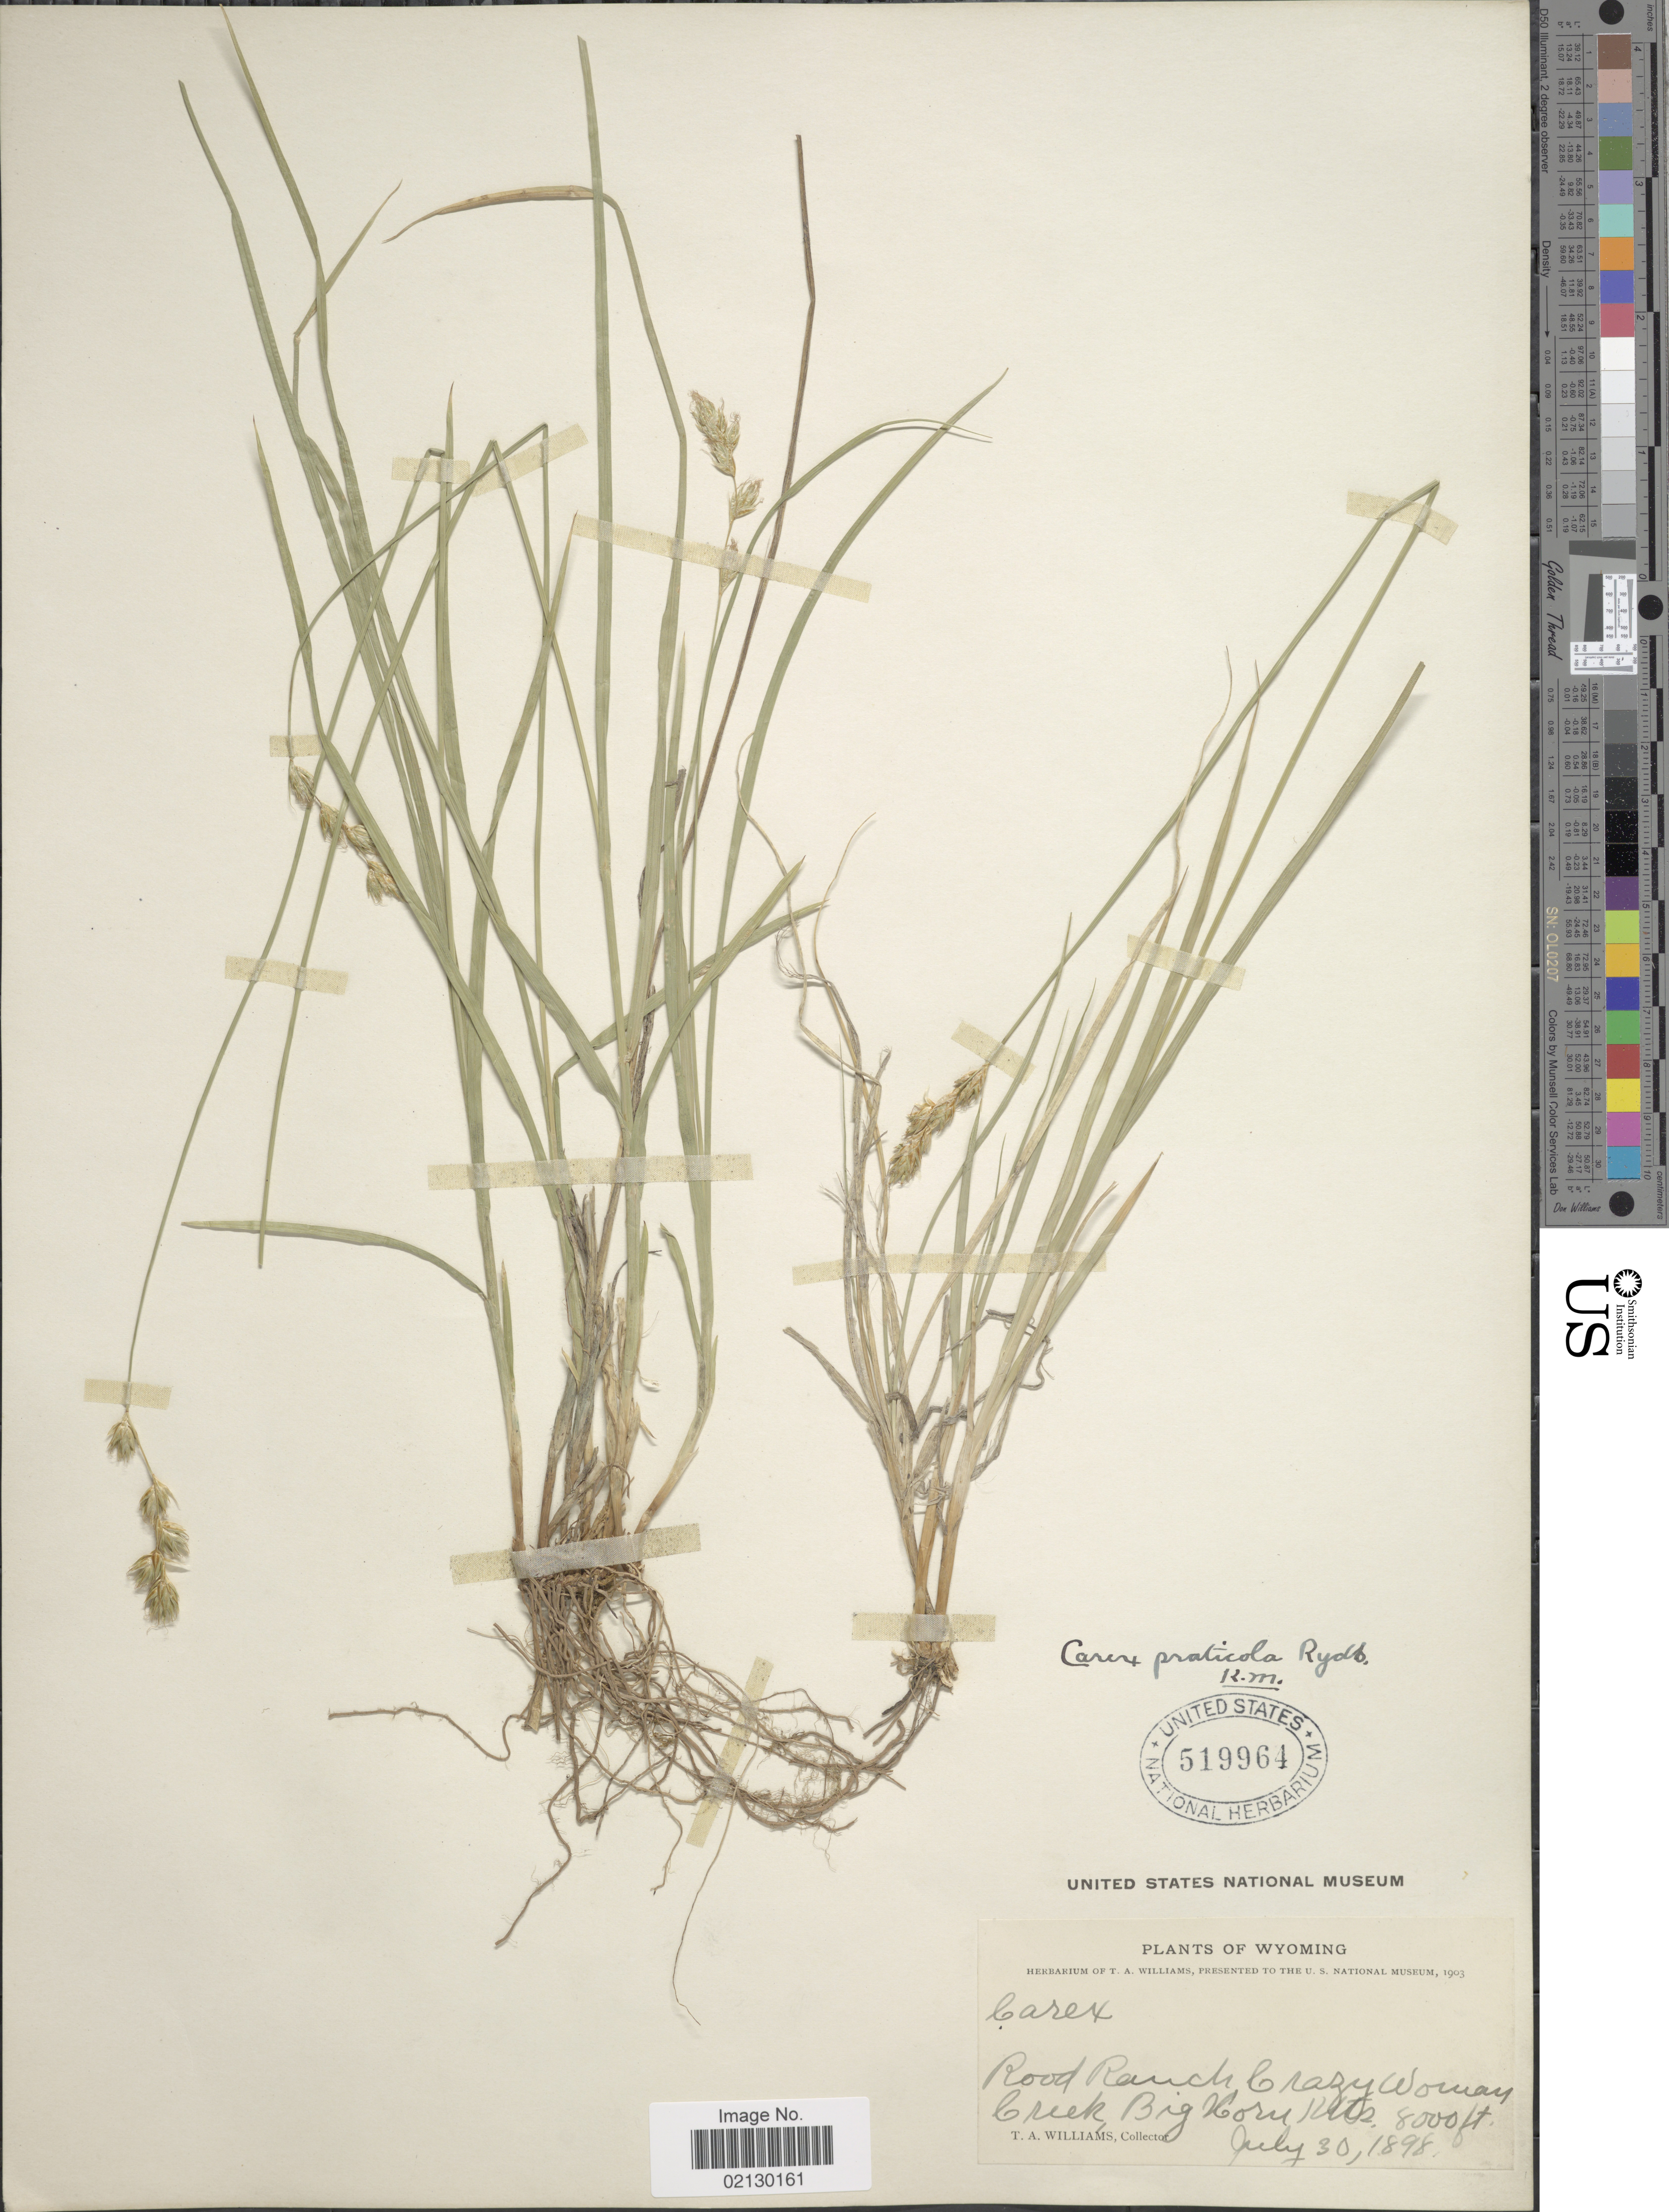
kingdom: Plantae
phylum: Tracheophyta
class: Liliopsida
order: Poales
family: Cyperaceae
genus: Carex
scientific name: Carex praticola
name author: Rydb.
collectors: T. A. Williams (herbarium)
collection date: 1898-07-30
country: United States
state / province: Wyoming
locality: Rood ranch Crazy Woman Creek Big Horn Mts.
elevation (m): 2438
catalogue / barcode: US 519964